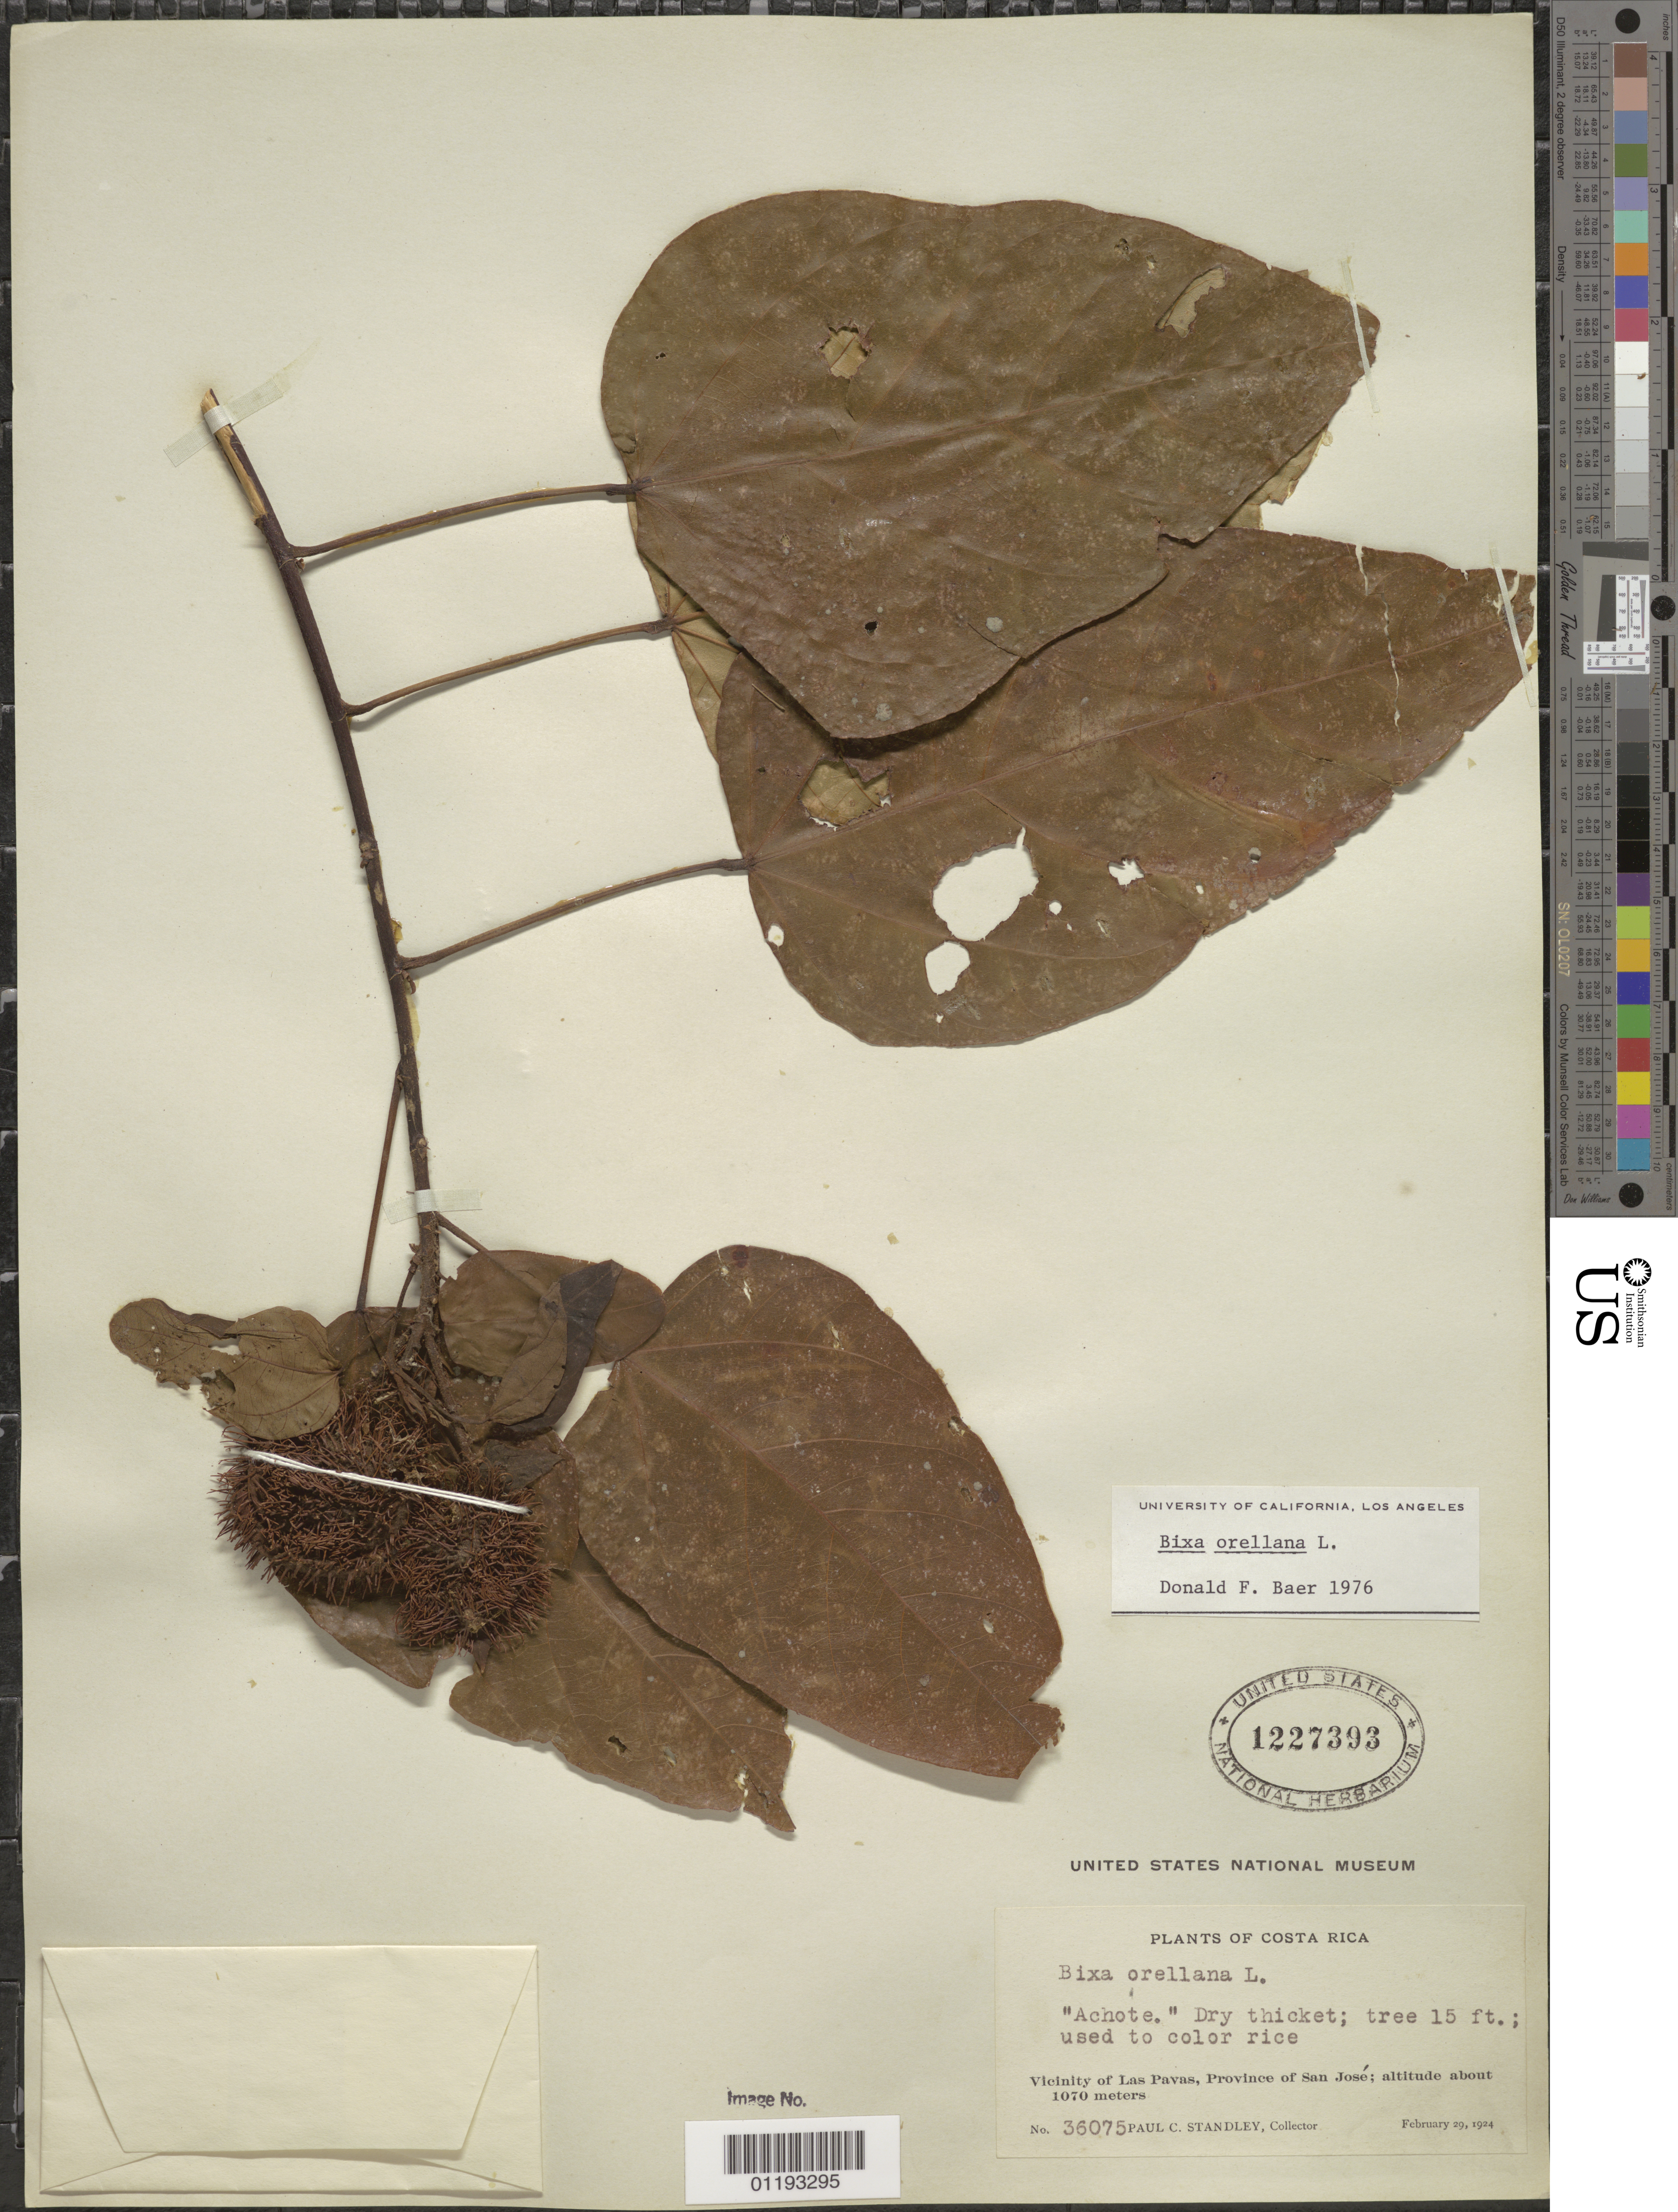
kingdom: Plantae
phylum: Tracheophyta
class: Magnoliopsida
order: Malvales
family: Bixaceae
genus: Bixa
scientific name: Bixa orellana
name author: L.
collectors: P. C. Standley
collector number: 36075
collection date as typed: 29 Feb 1924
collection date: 1924-02-29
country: Costa Rica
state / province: San José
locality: Vicinity of Las Pavas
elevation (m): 1070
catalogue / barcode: US 1227393